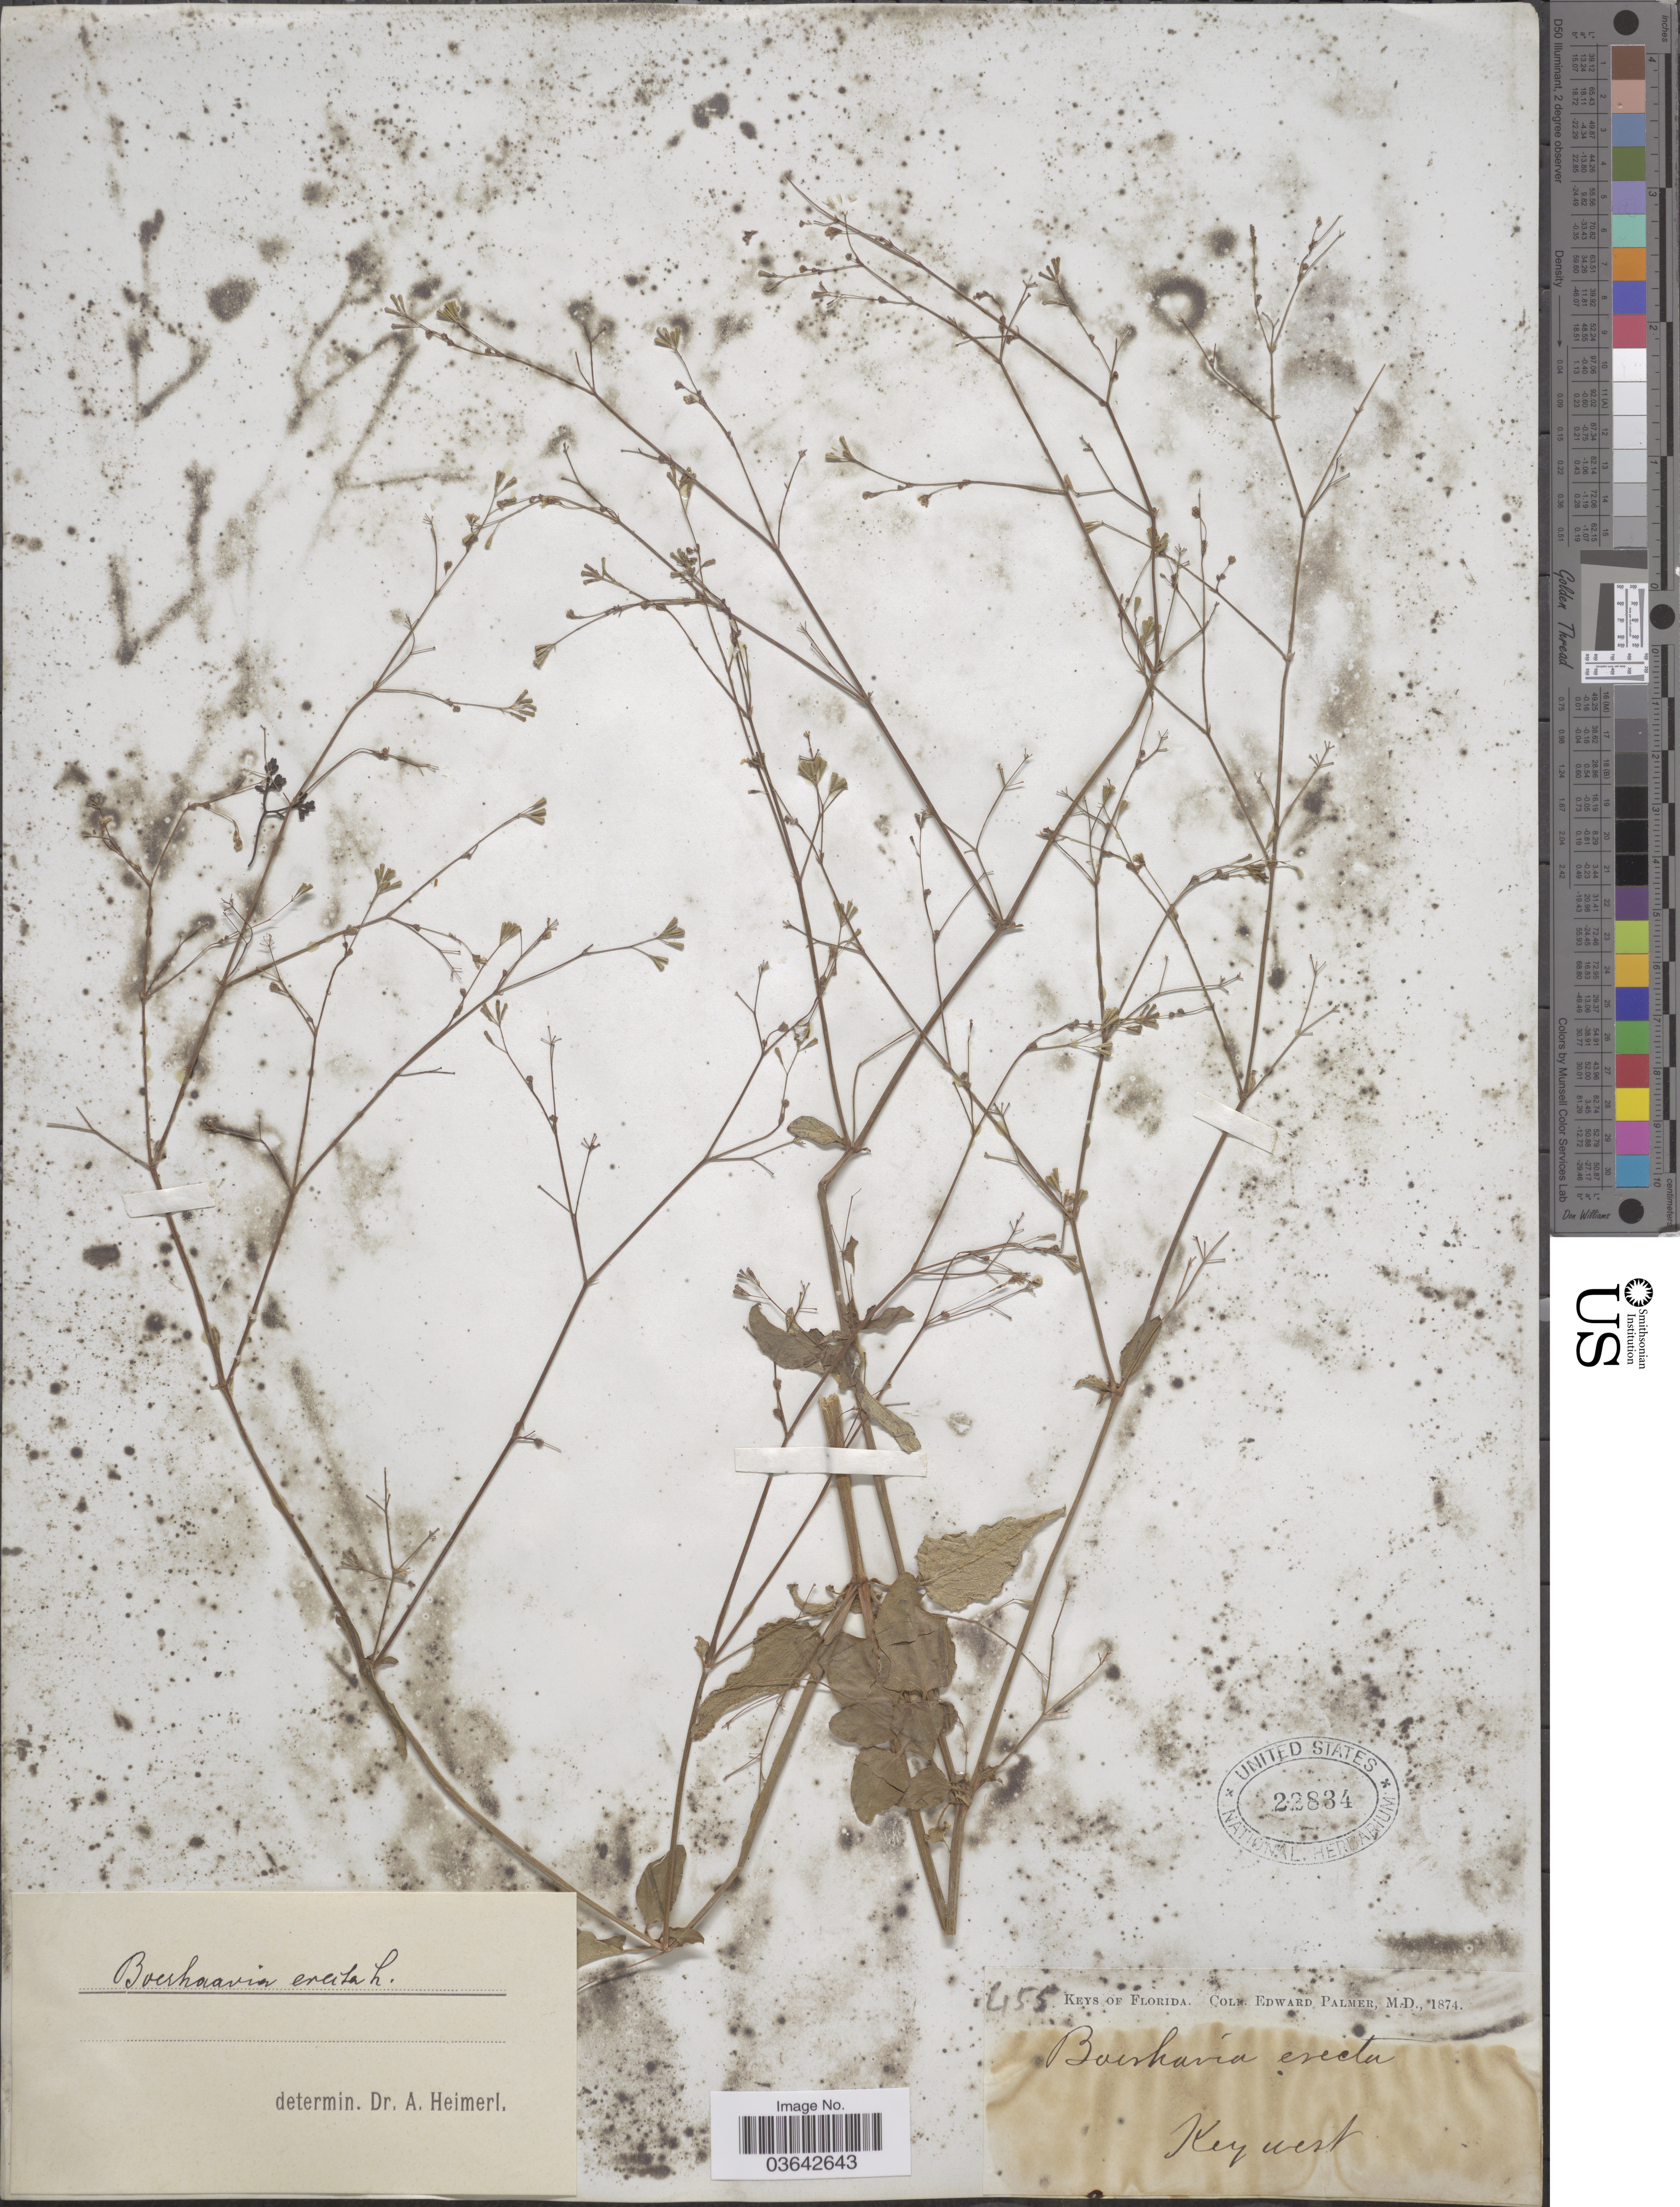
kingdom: Plantae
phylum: Tracheophyta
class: Magnoliopsida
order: Caryophyllales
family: Nyctaginaceae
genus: Boerhavia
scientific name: Boerhavia erecta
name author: L.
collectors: E. Palmer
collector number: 455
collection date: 1874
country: United States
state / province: Florida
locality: Keys of Florida. Key west.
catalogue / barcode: US 22834